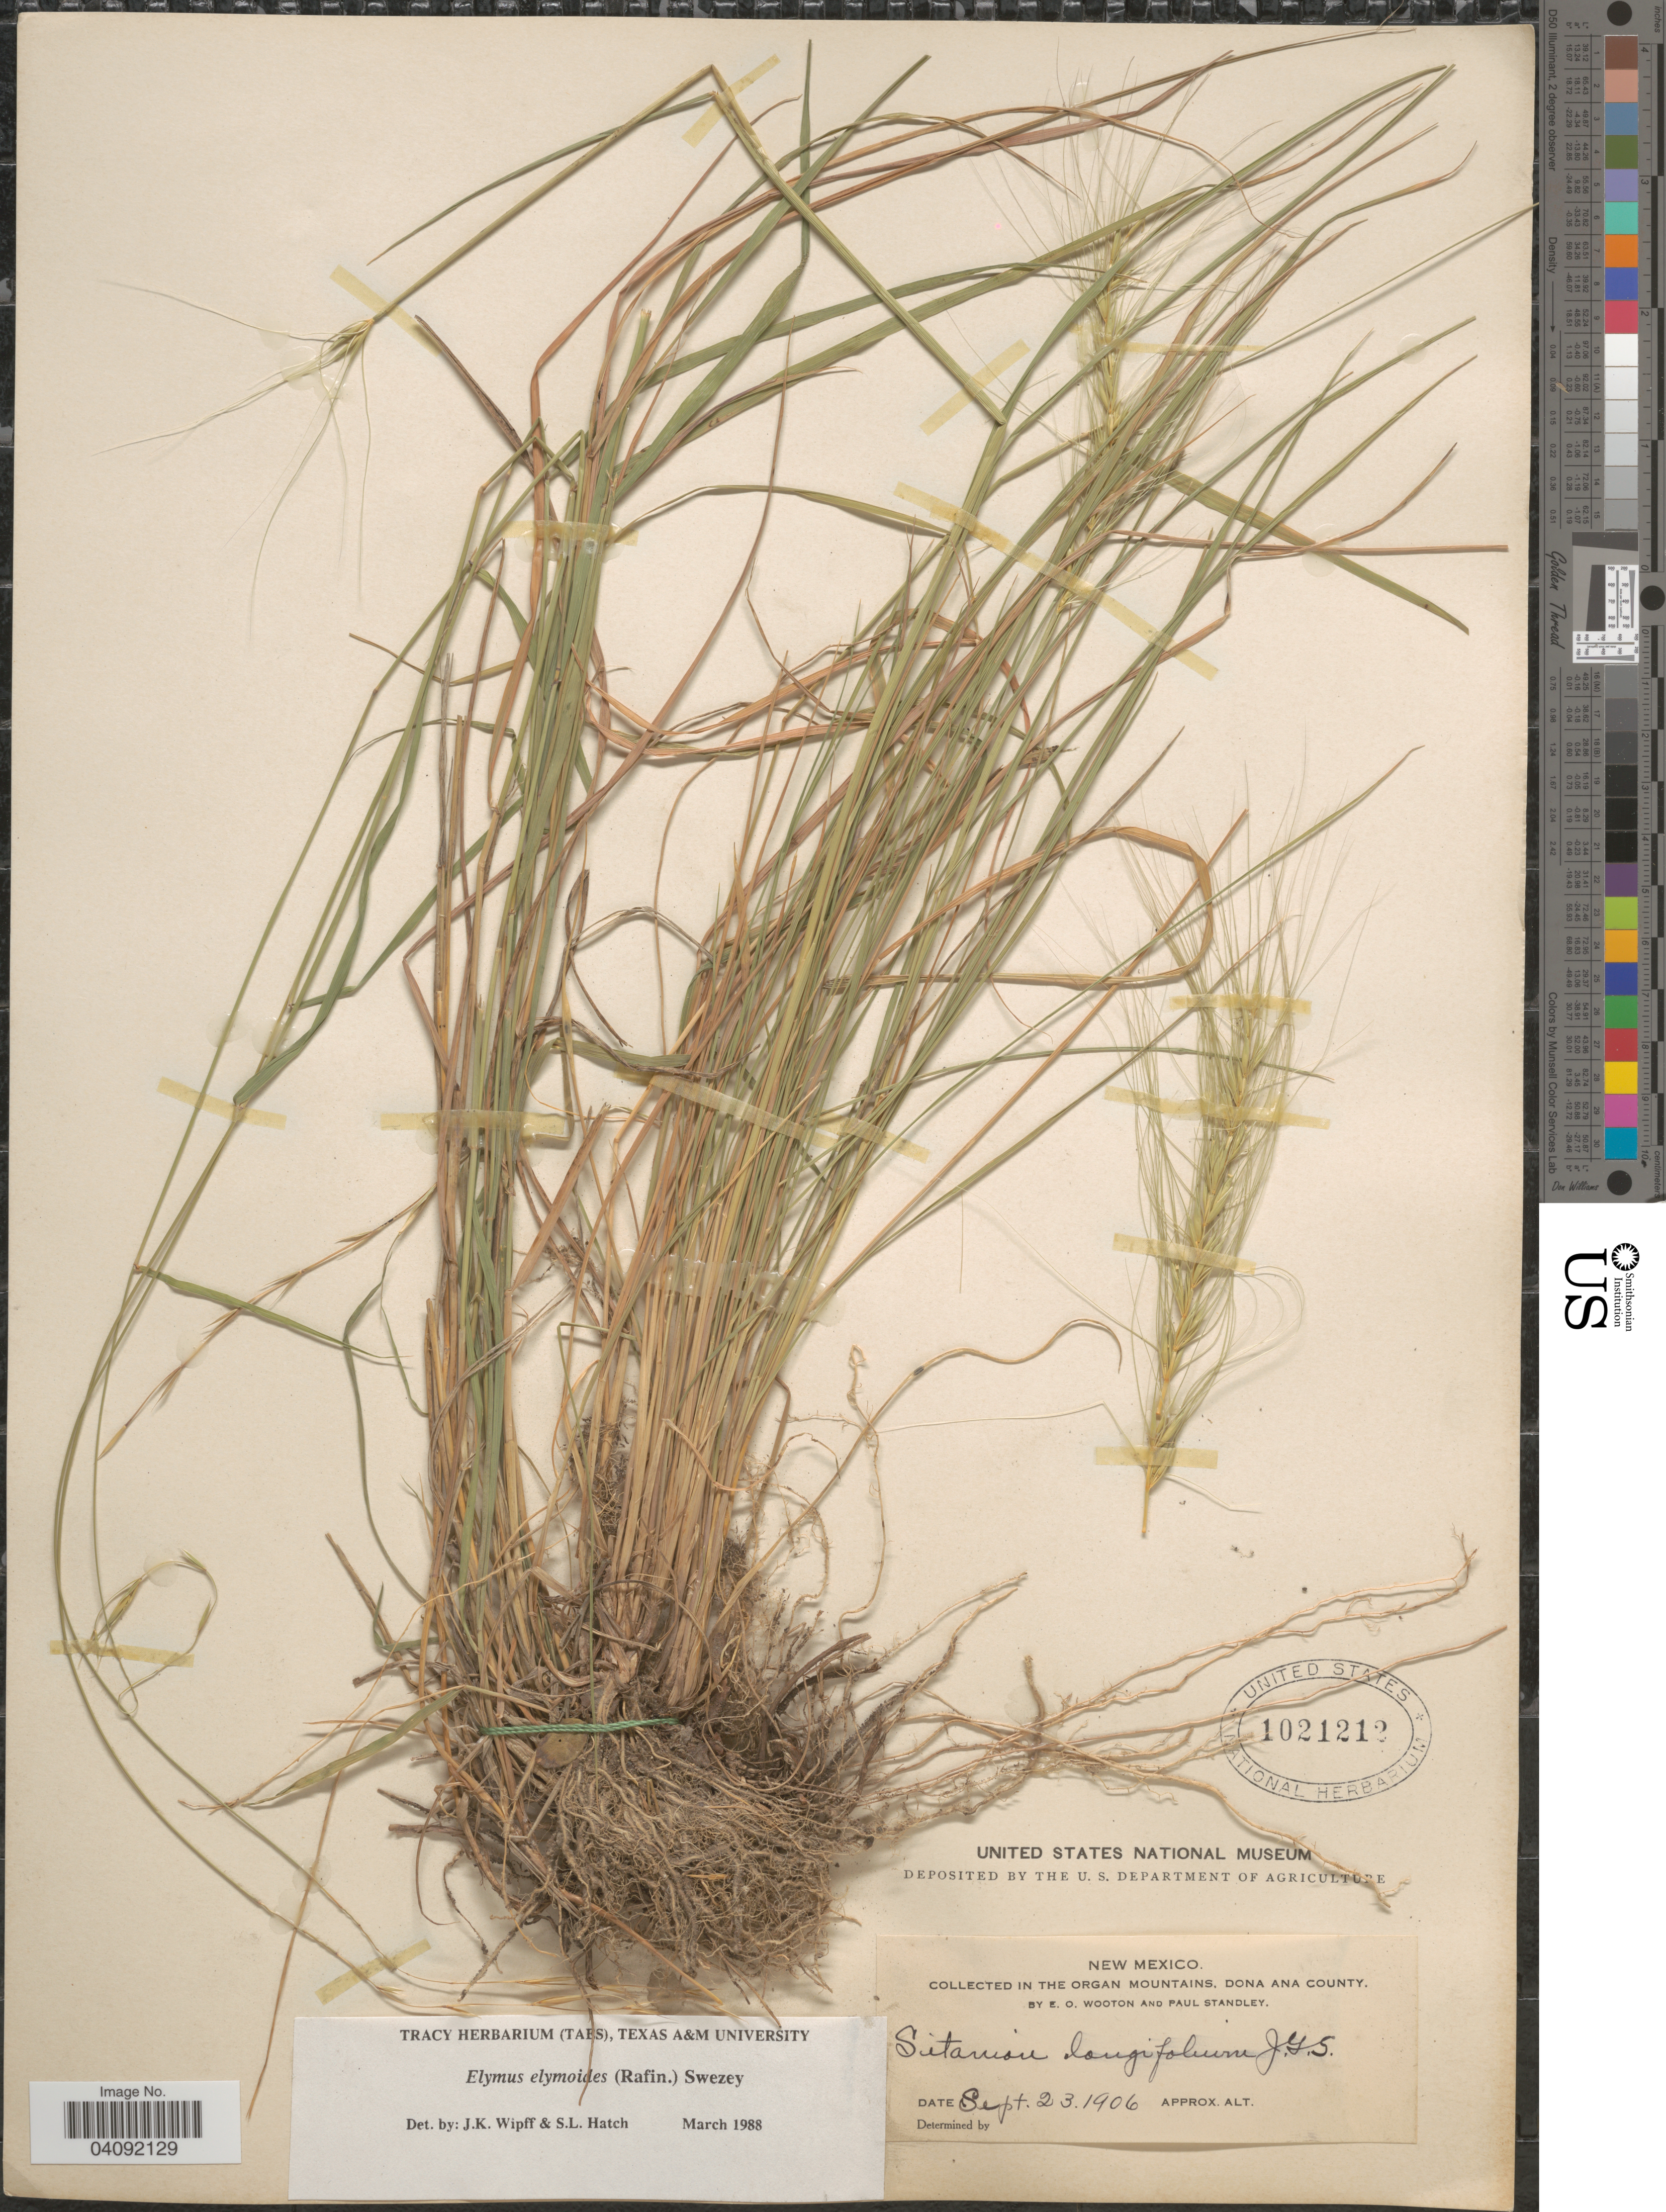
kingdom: Plantae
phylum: Tracheophyta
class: Liliopsida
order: Poales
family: Poaceae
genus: Elymus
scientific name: Elymus elymoides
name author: (Raf.) Swezey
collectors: E. O. Wooton & P. C. Standley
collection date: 1906-09-23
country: United States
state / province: New Mexico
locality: In the Organ Mountains, Dona Ana County.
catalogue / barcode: US 1021212